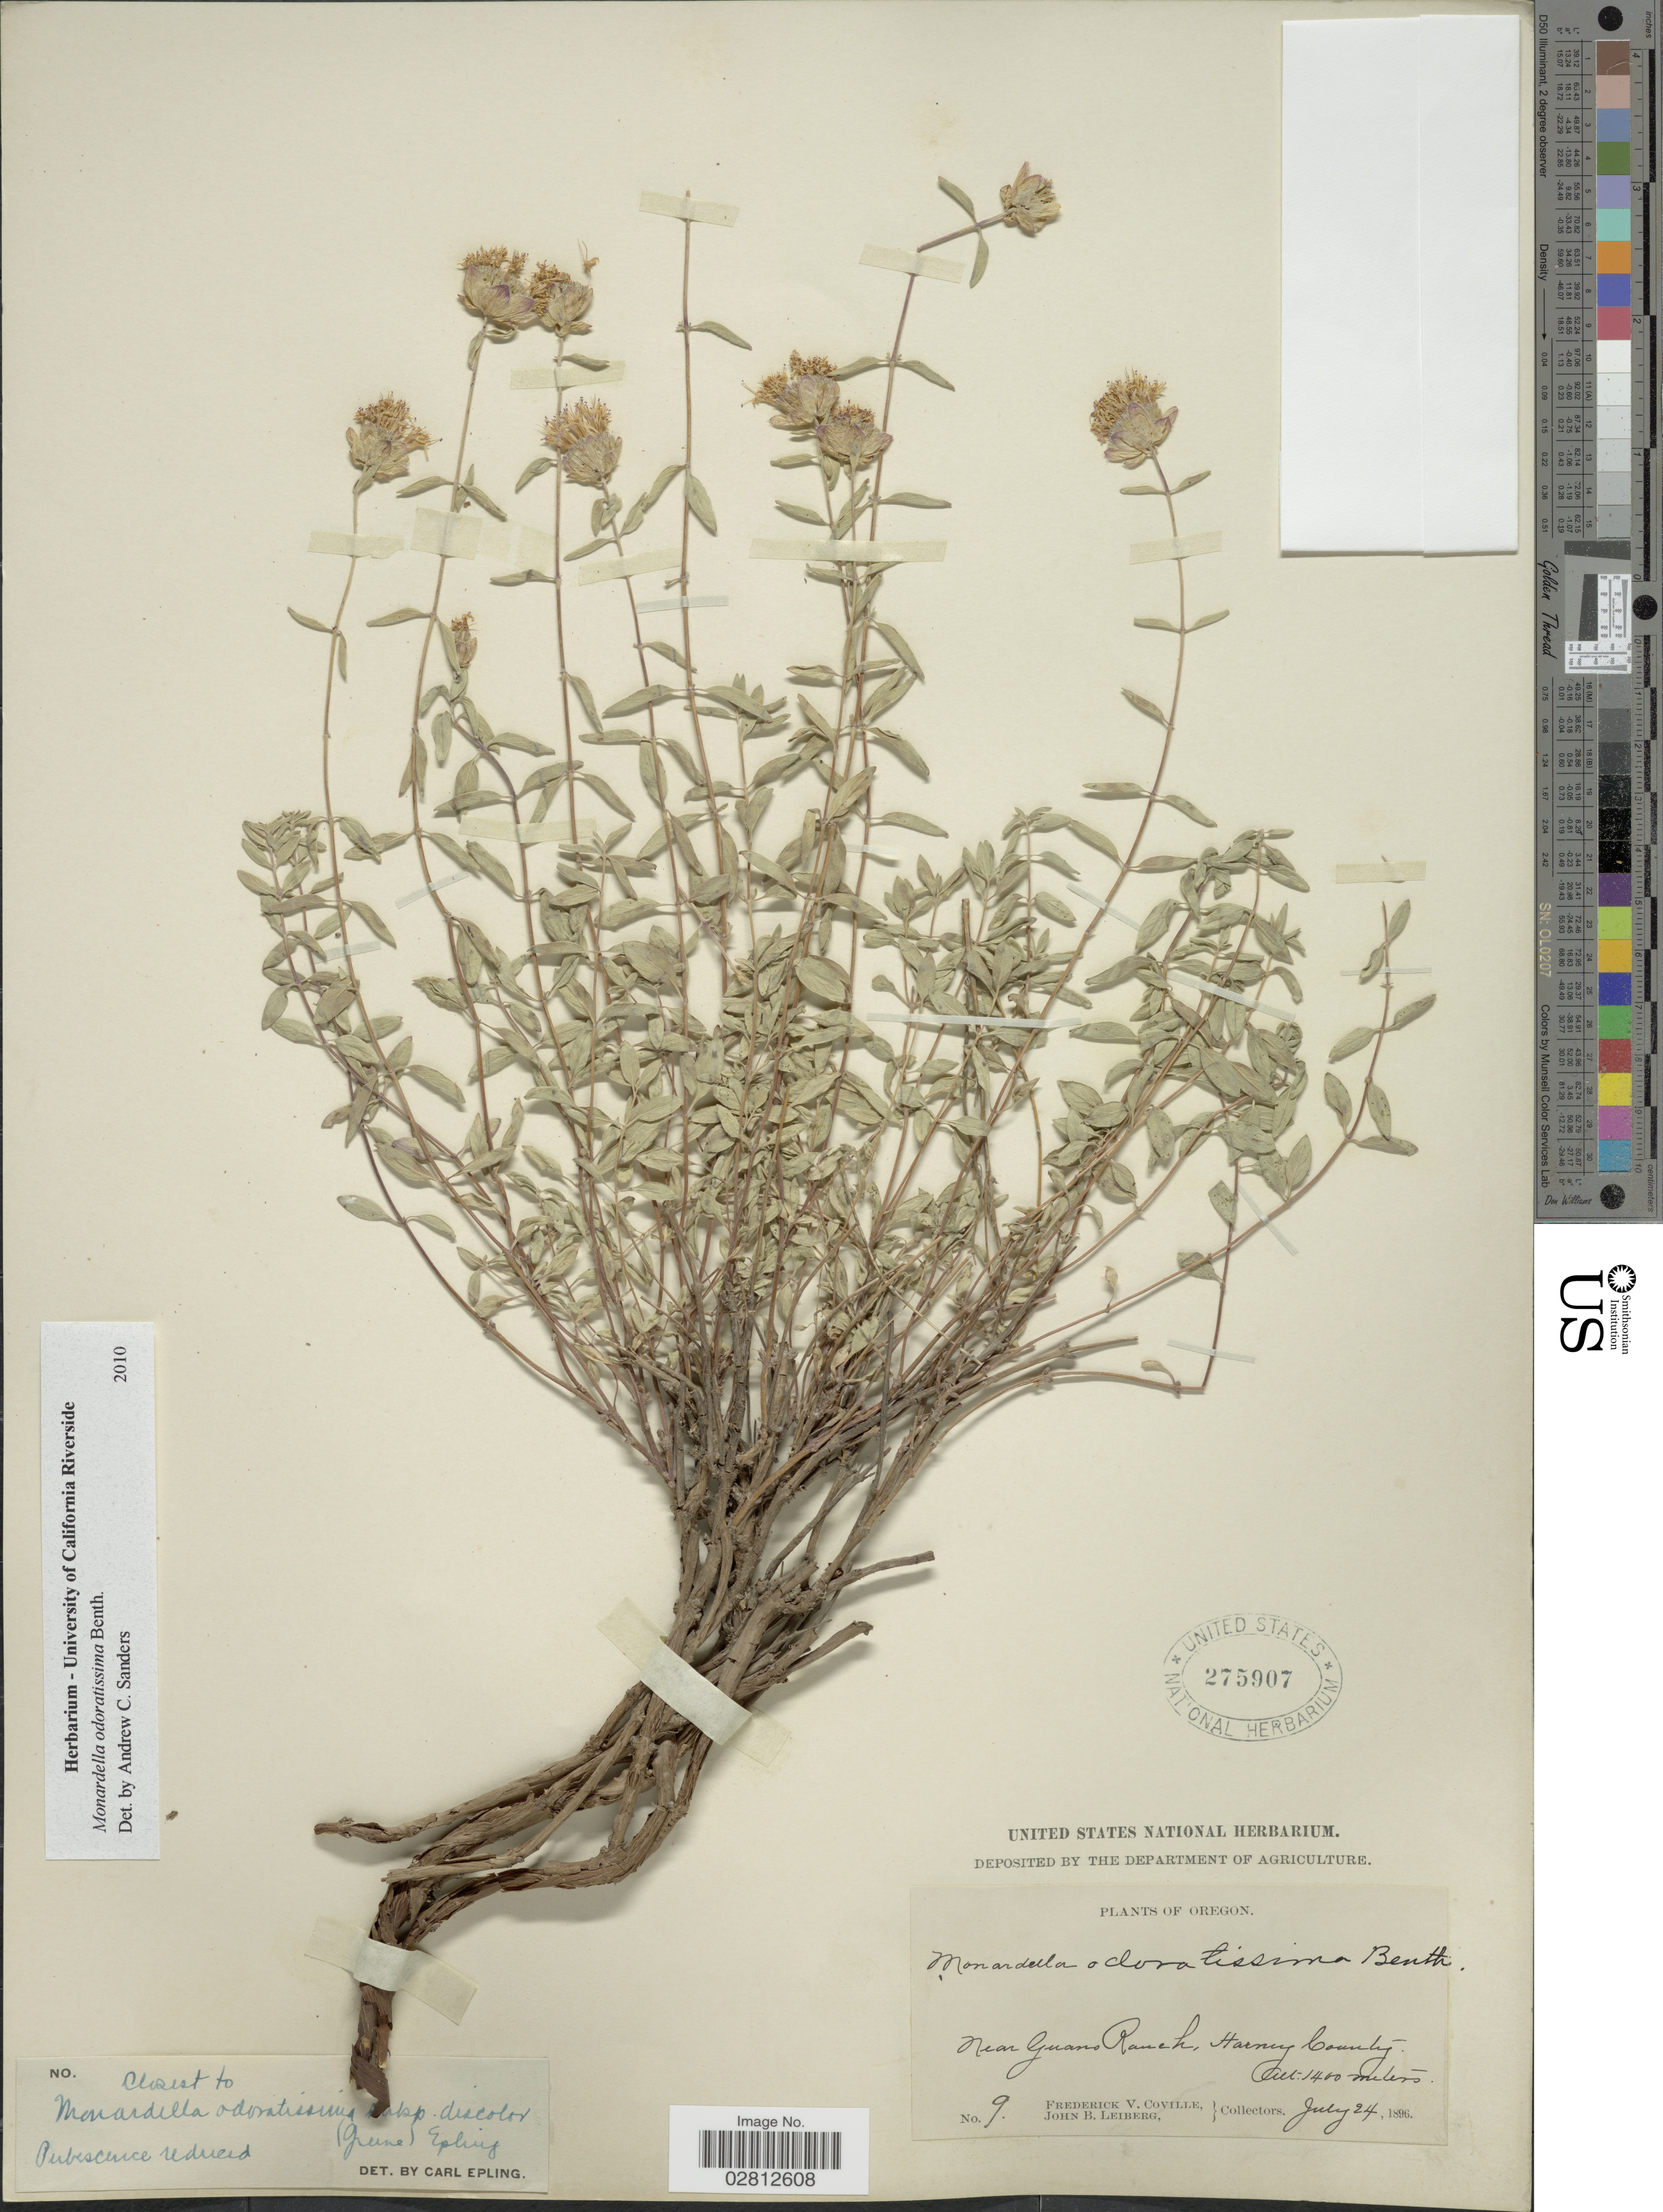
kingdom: Plantae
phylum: Tracheophyta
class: Magnoliopsida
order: Lamiales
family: Lamiaceae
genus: Monardella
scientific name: Monardella odoratissima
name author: Benth.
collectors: F. V. Coville & J. B. Leiberg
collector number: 9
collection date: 1896-07-24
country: United States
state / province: Oregon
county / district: Harney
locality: Near Guano Ranch, Harney County.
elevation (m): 1400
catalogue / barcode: US 275907